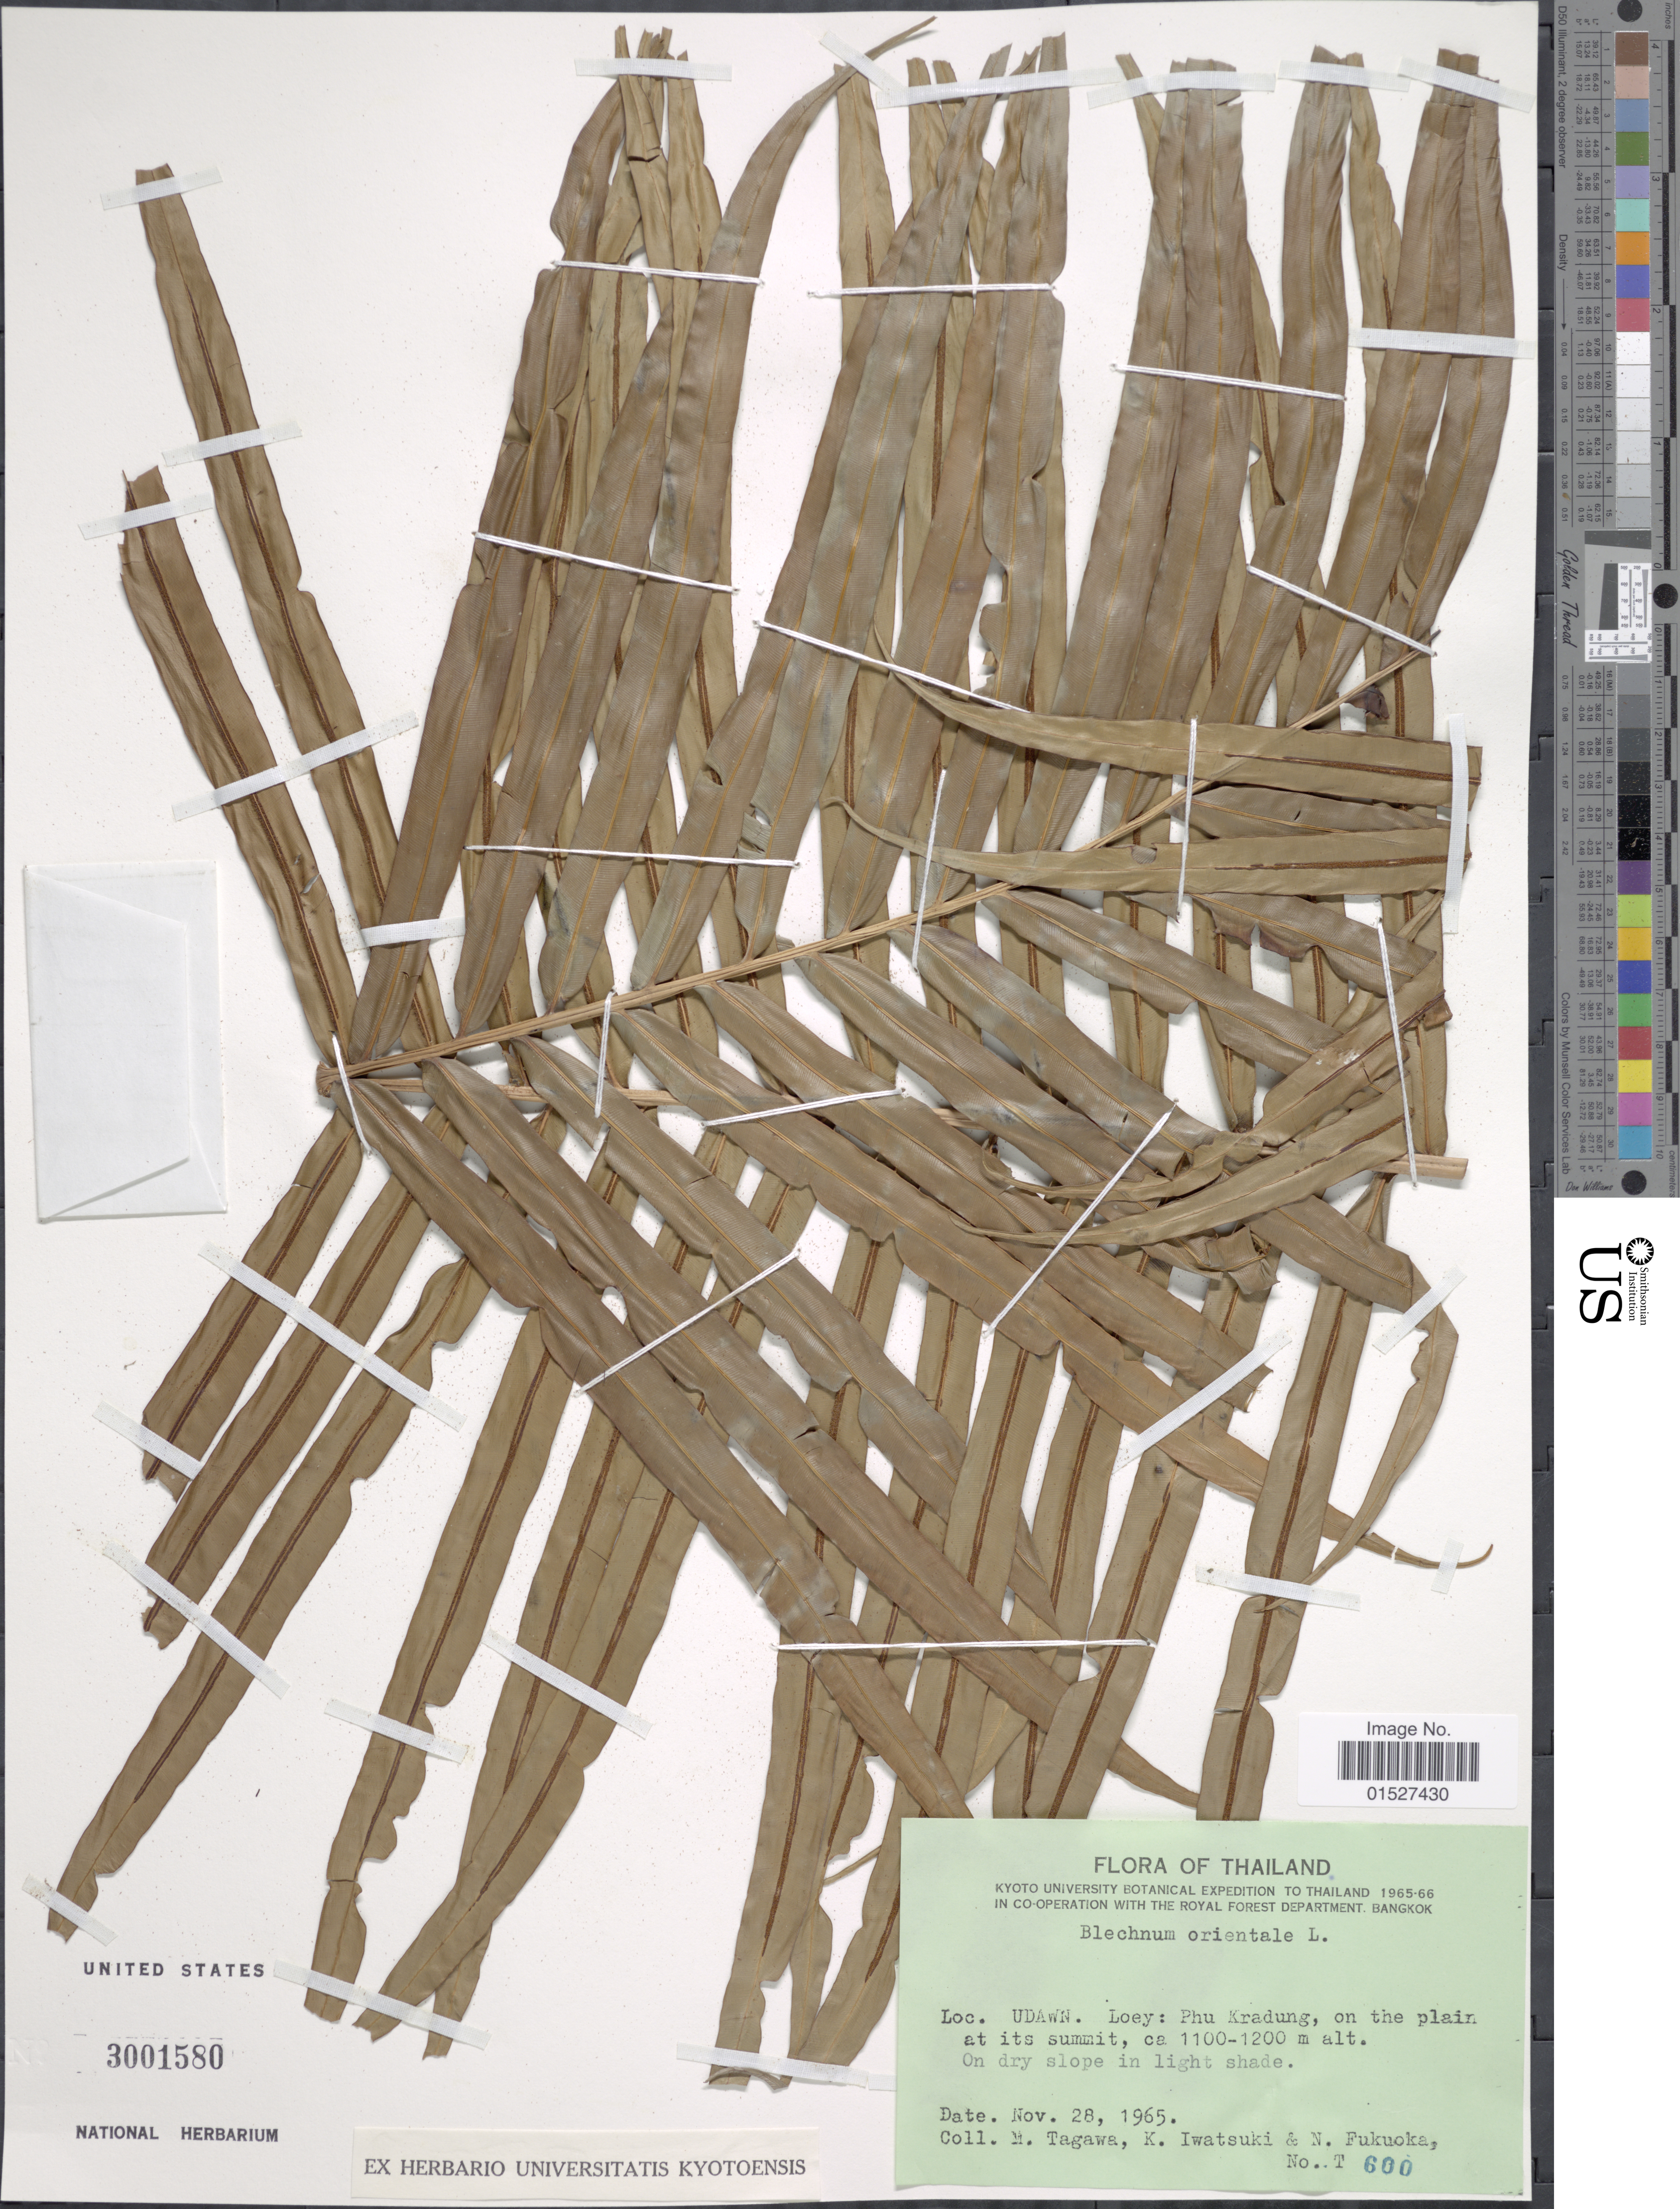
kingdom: Plantae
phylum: Tracheophyta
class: Polypodiopsida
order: Polypodiales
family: Blechnaceae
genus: Blechnum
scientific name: Blechnum orientale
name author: L.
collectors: M. Tagawa, K. Iwatsuki & N. Fukuoka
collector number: T600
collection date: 1965-11-28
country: Thailand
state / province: Loei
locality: Udawn. Loey: Phu Kradung.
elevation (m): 1100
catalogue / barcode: US 3001580